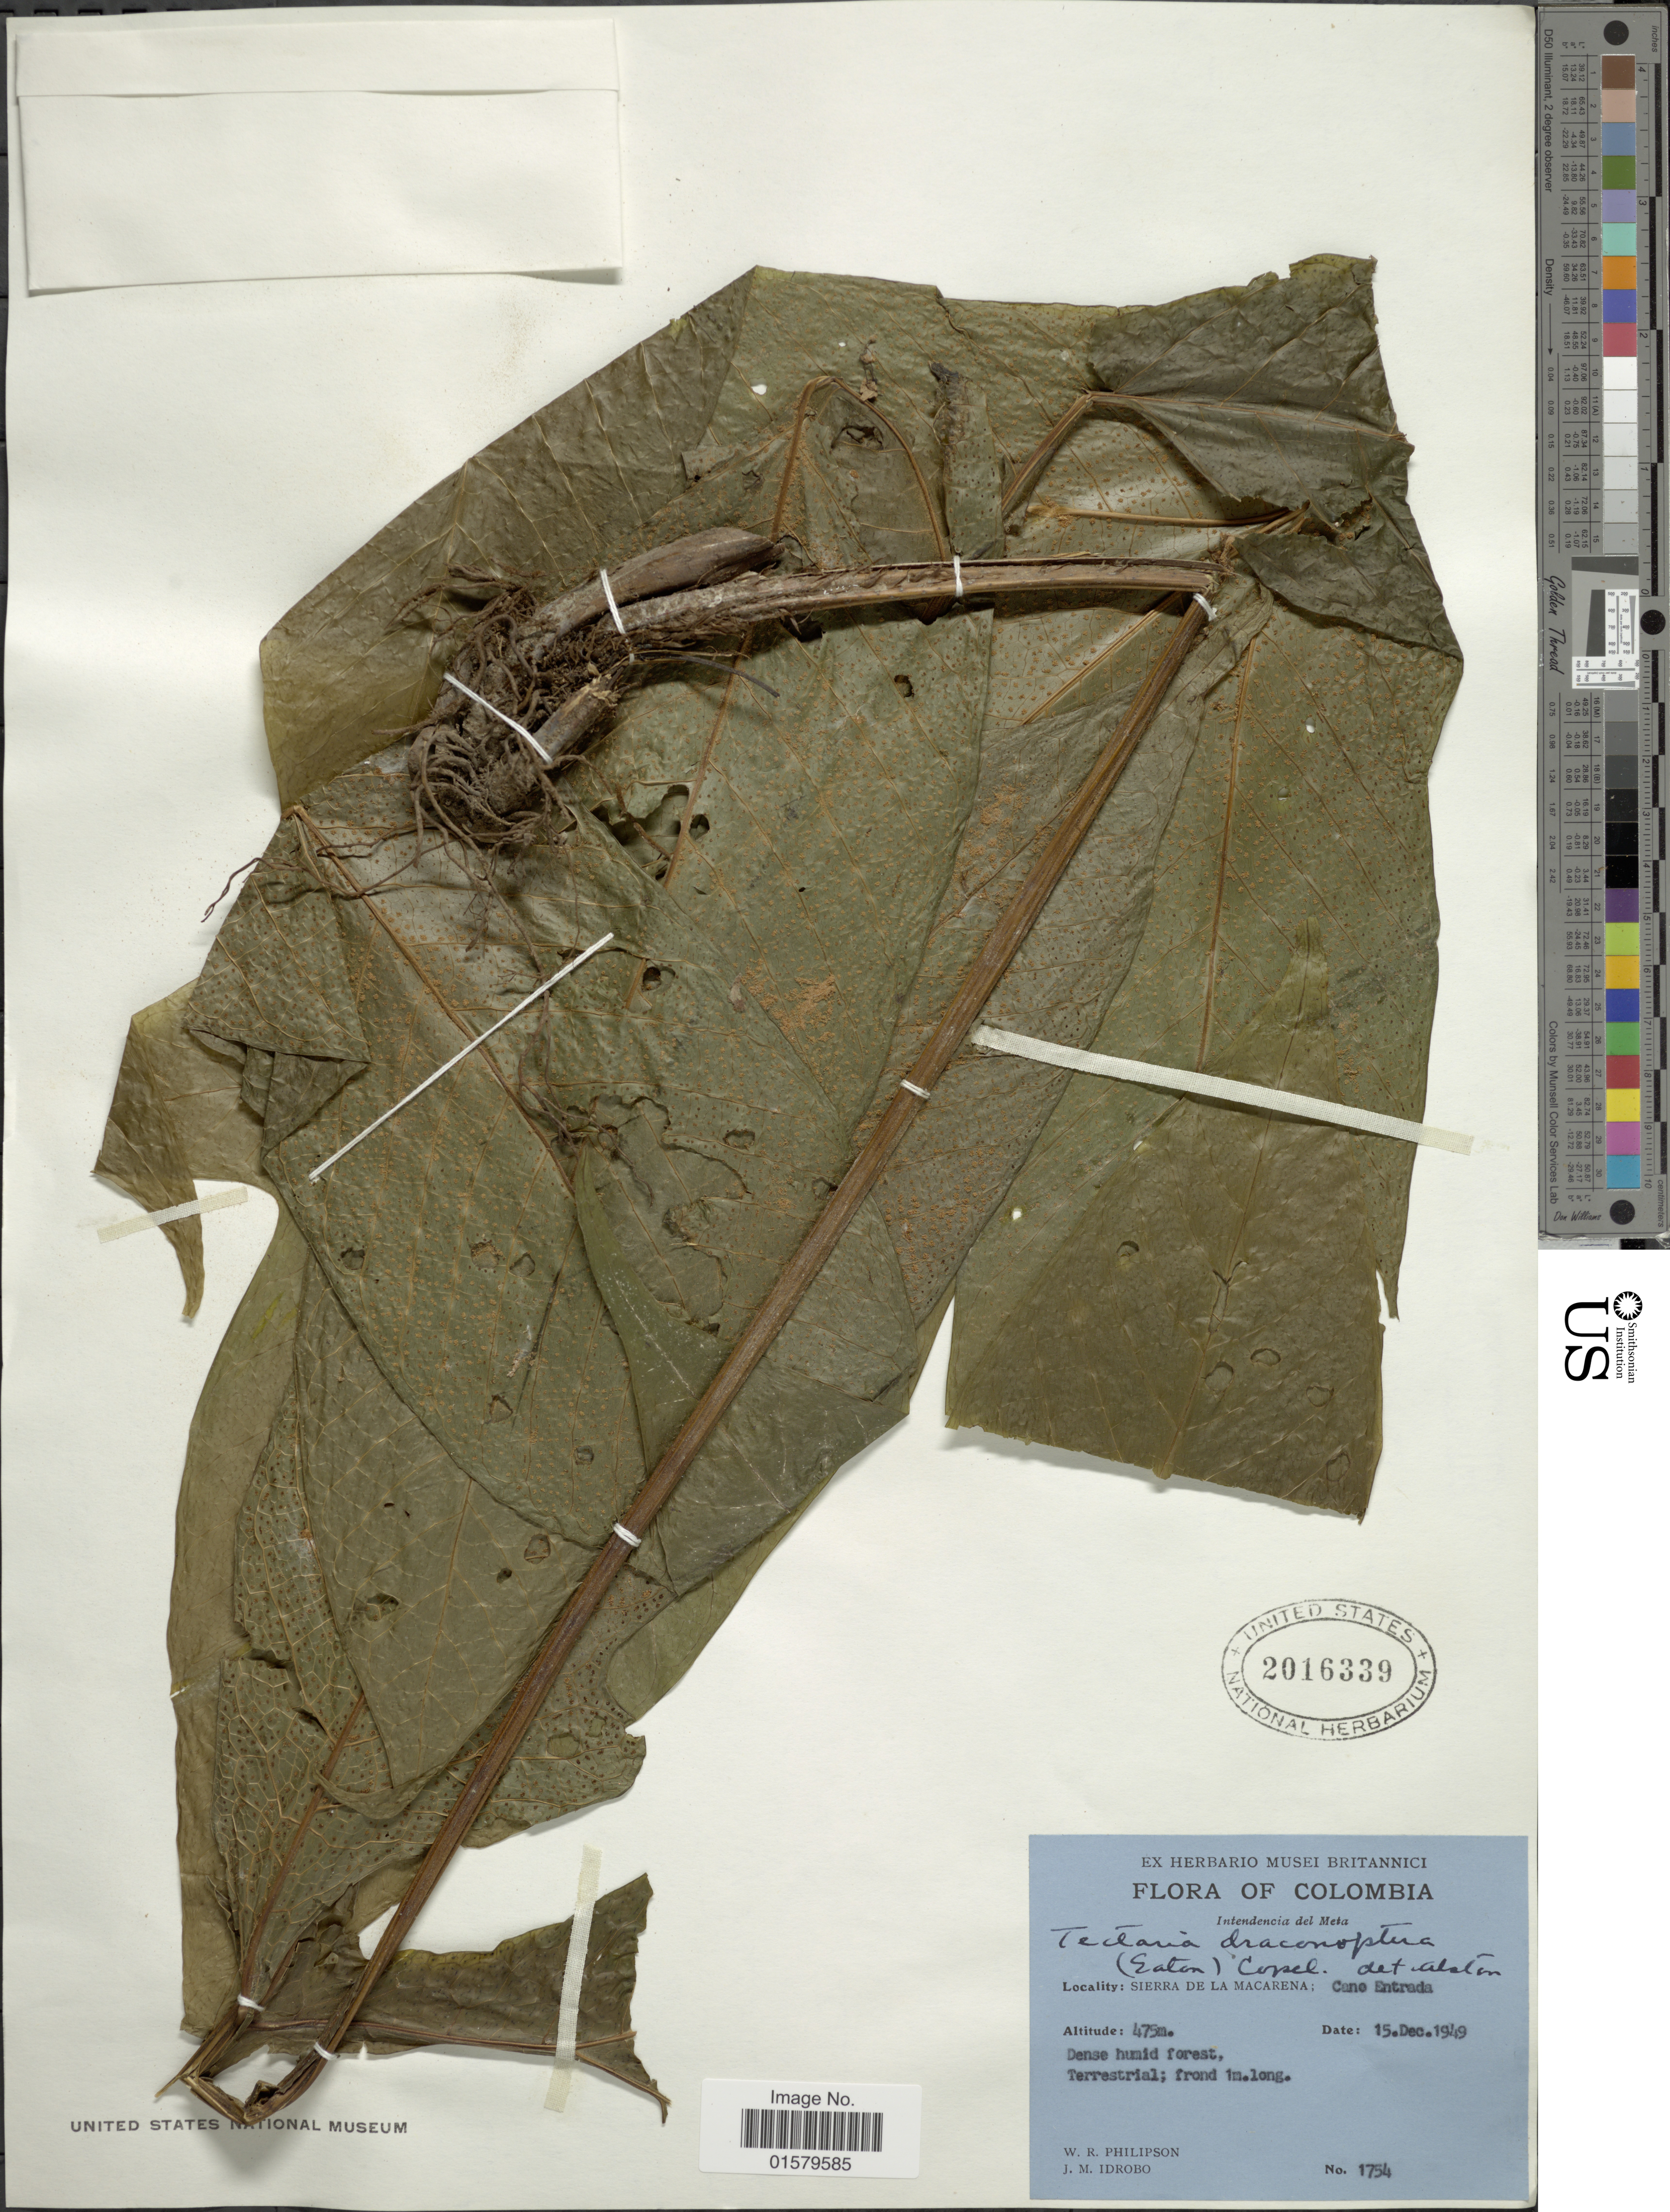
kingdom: Plantae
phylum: Tracheophyta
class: Polypodiopsida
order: Polypodiales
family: Tectariaceae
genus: Tectaria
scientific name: Tectaria draconoptera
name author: (D.C. Eaton) Copel.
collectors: W. R. Philipson & J. M. Idrobo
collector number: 1754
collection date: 1949-12-15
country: Colombia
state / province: Meta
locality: Sierra de La Macarena: Cane Entrada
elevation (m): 475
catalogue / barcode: US 2016339